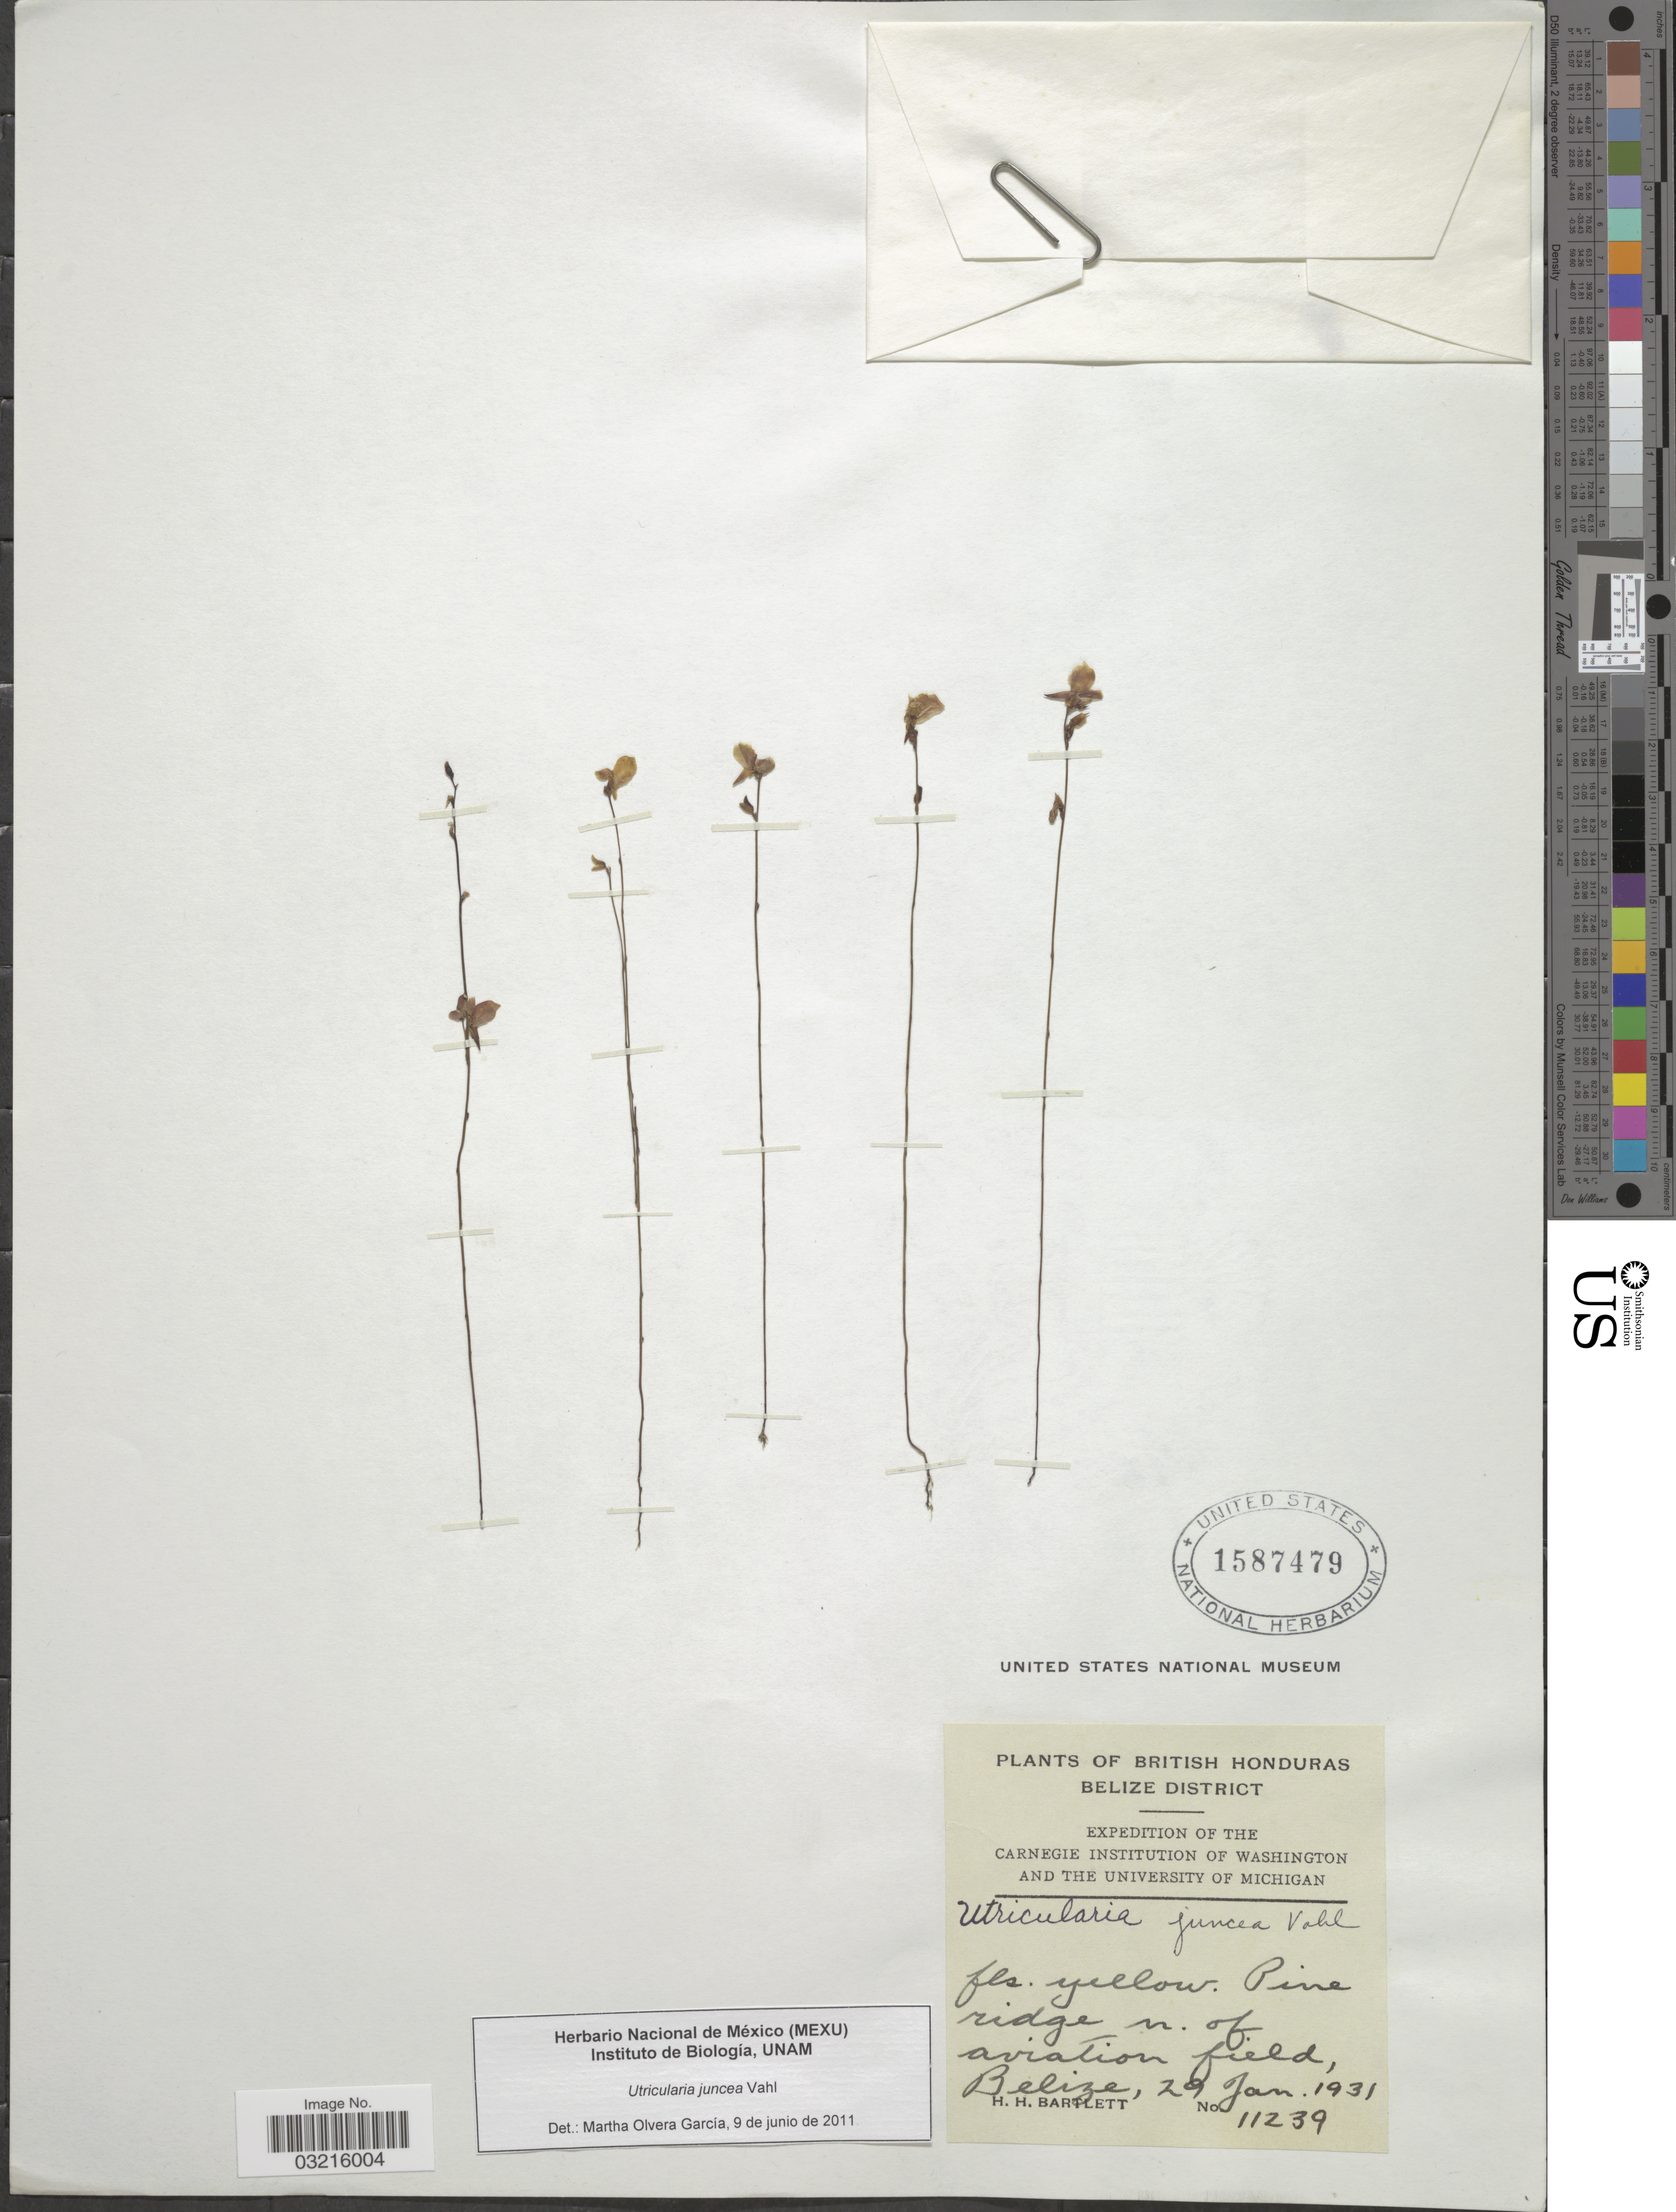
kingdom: Plantae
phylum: Tracheophyta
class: Magnoliopsida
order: Lamiales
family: Lentibulariaceae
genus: Utricularia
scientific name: Utricularia juncea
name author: Vahl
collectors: H. H. Bartlett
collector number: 11239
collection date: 1931-01-29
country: Belize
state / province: Belize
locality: British Honduras, Belize District. Pine ridge n. of aviation field.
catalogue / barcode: US 1587479